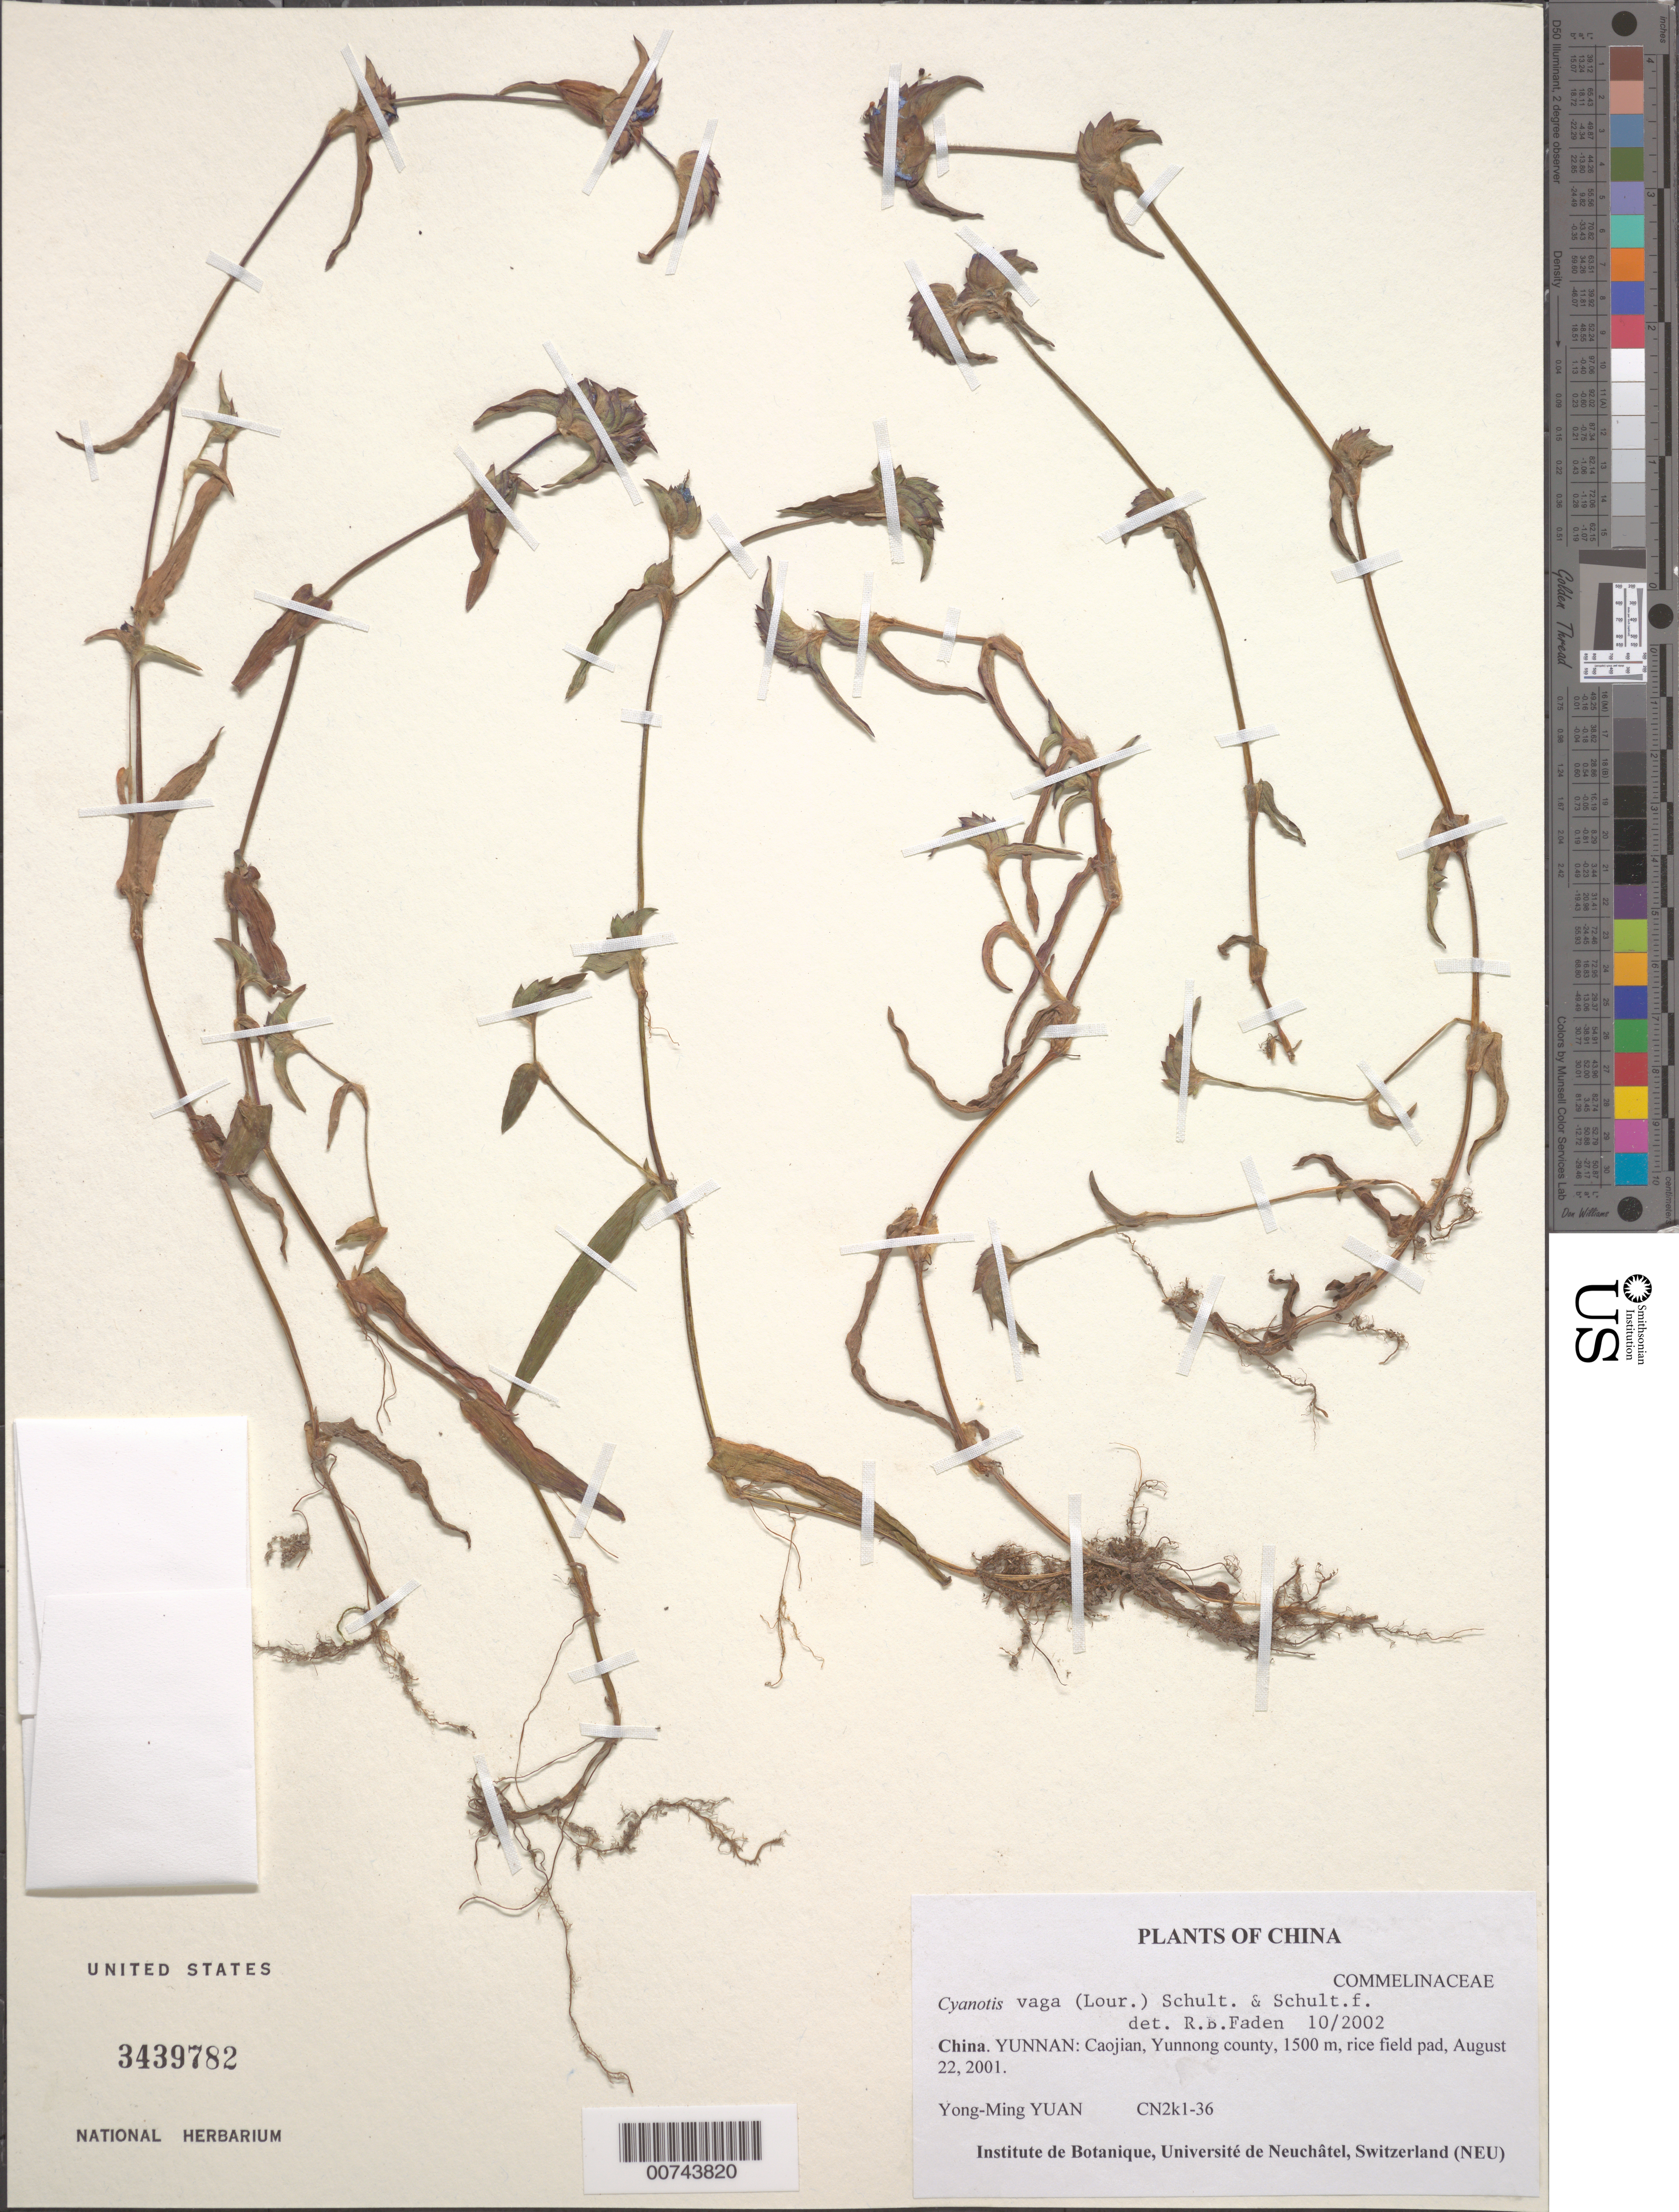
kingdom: Plantae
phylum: Tracheophyta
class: Liliopsida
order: Commelinales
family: Commelinaceae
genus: Cyanotis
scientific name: Cyanotis vaga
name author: (Lour.) Schult. & Schult. f.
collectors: Y. M. Yuan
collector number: CN2k1-36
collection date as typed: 22 Aug 2001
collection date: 2001-08-22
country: China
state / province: Yunnan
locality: Caojian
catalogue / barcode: US 3439782